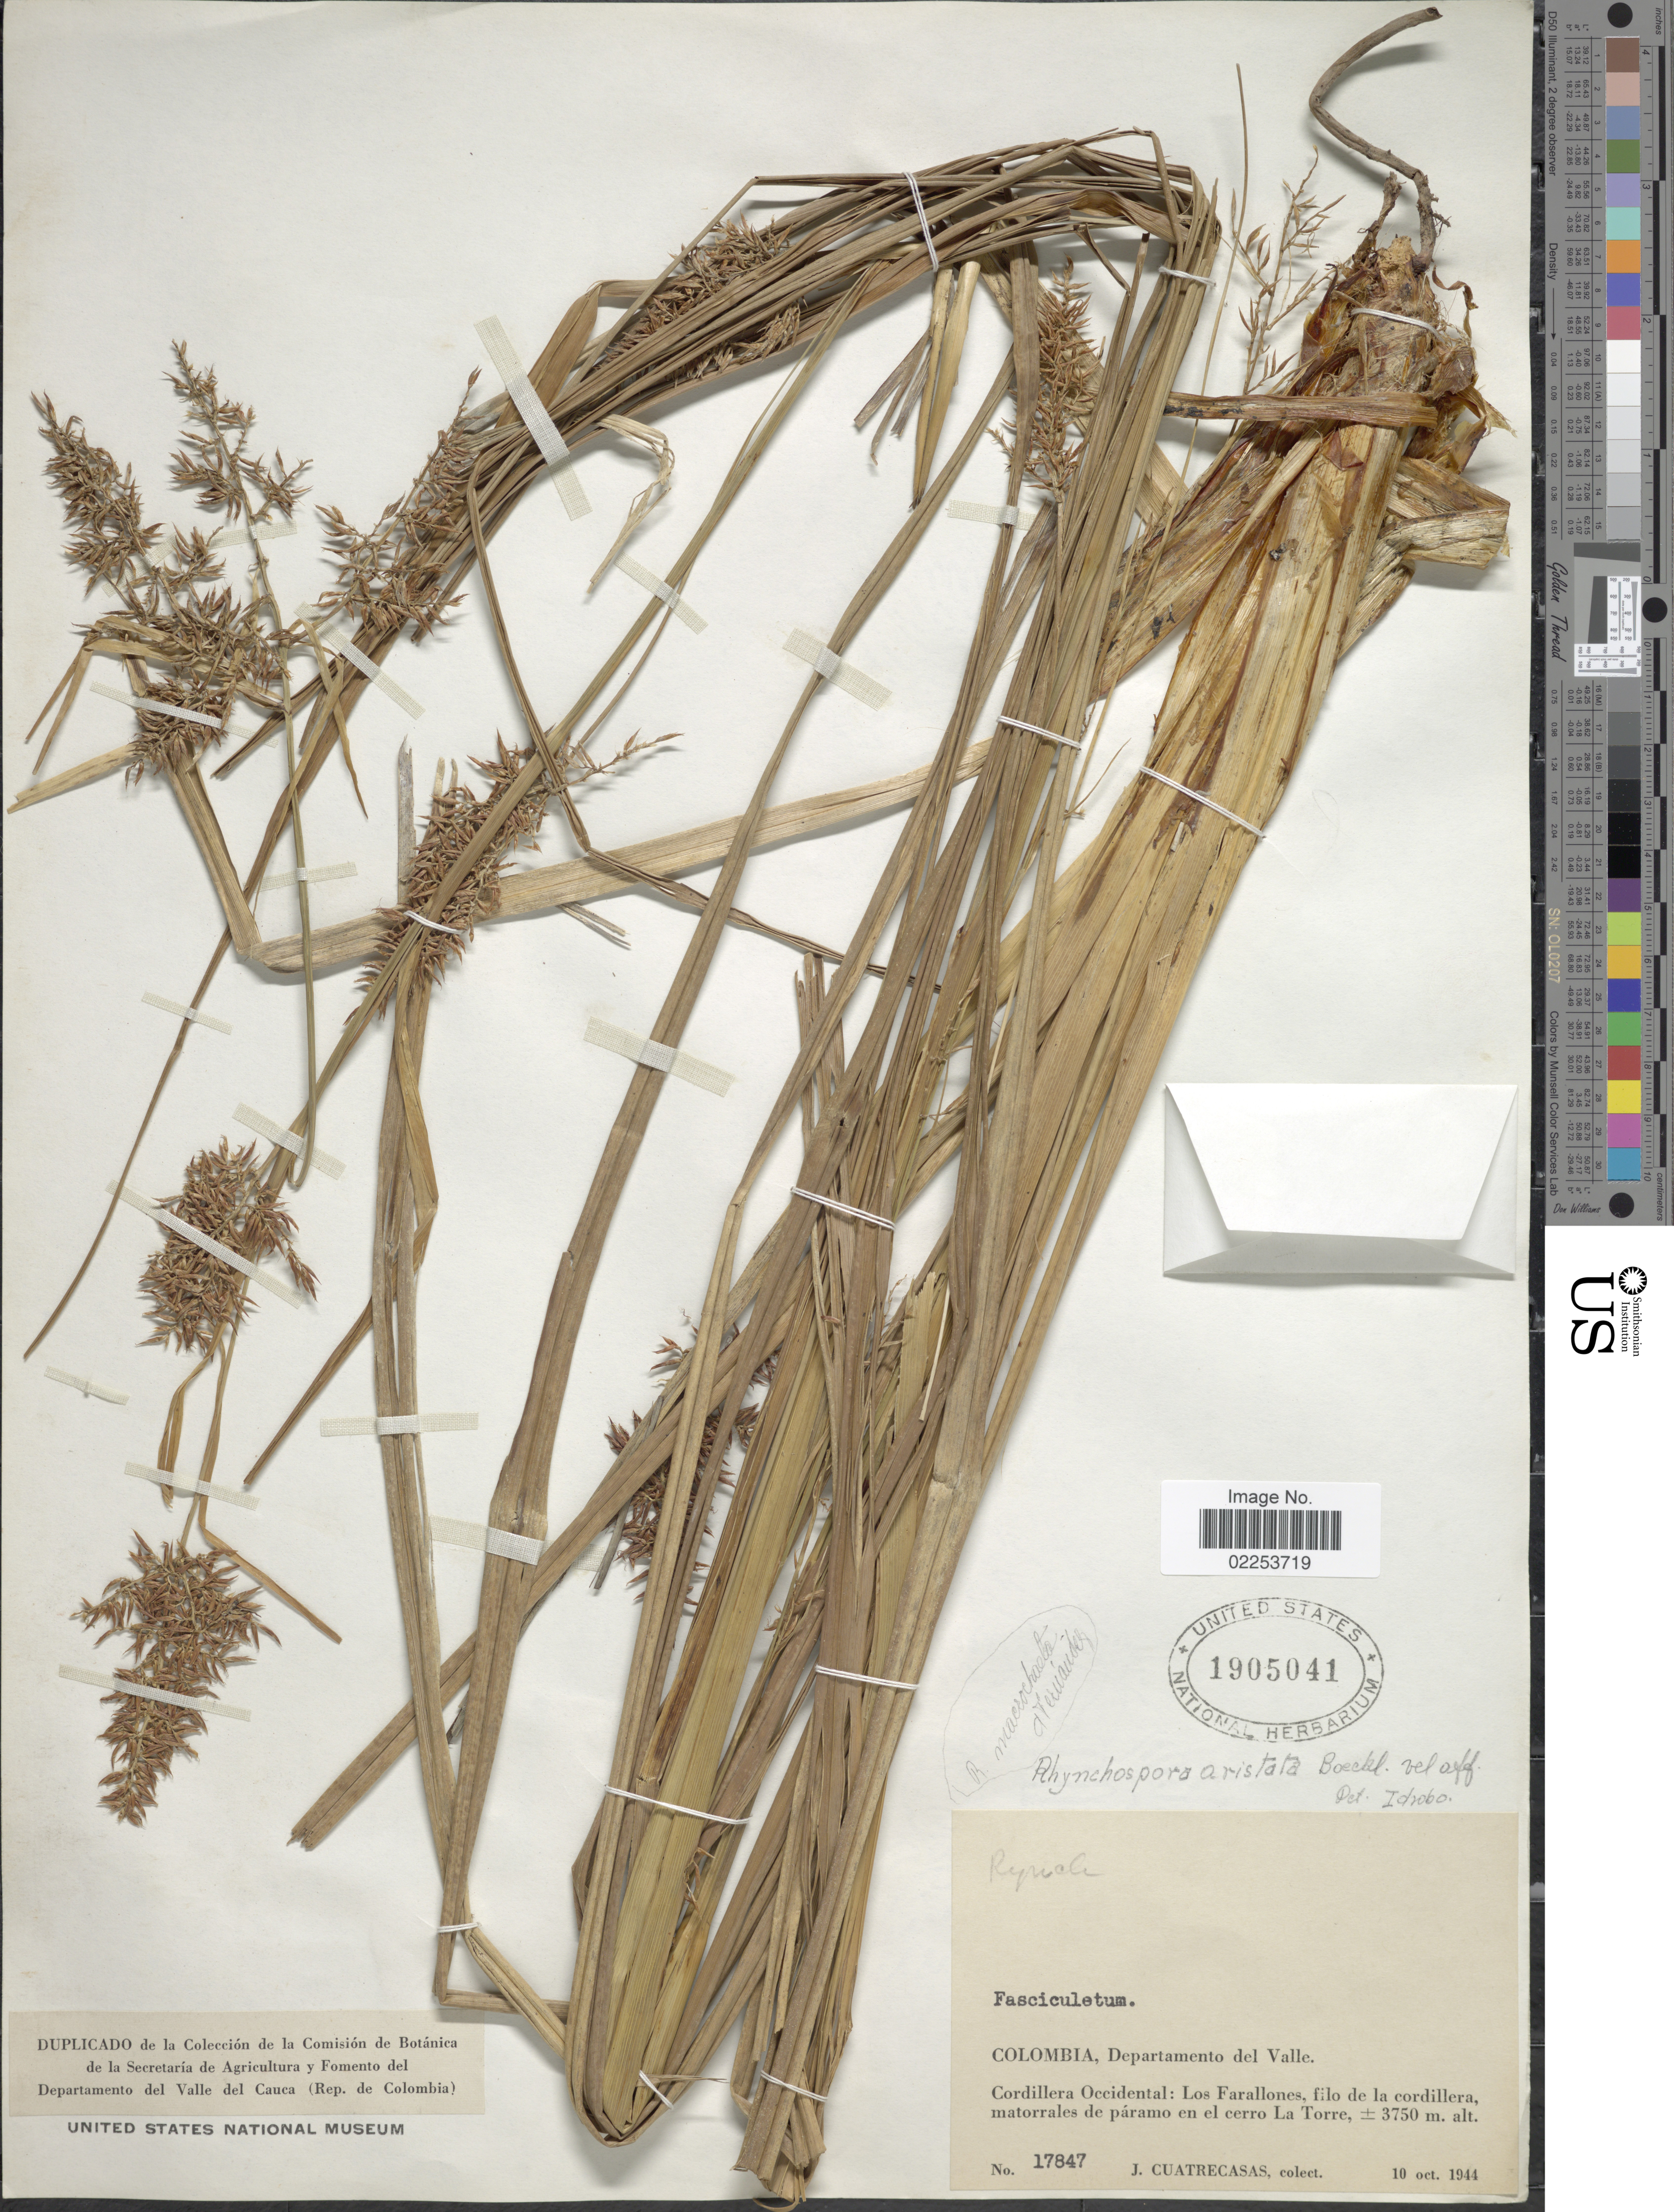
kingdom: Plantae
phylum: Tracheophyta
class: Liliopsida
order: Poales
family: Cyperaceae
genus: Rhynchospora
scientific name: Rhynchospora aristata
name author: Boeckeler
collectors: J. Cuatrecasas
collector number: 17847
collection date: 1944-10-10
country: Colombia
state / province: Valle del Cauca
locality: Colombia, Departamento del Valle, Cordiller Occidental: Los Farallones, filo de la cordillera matorrales de paramo en el cerro La Torre.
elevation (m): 3750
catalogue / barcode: US 1905041